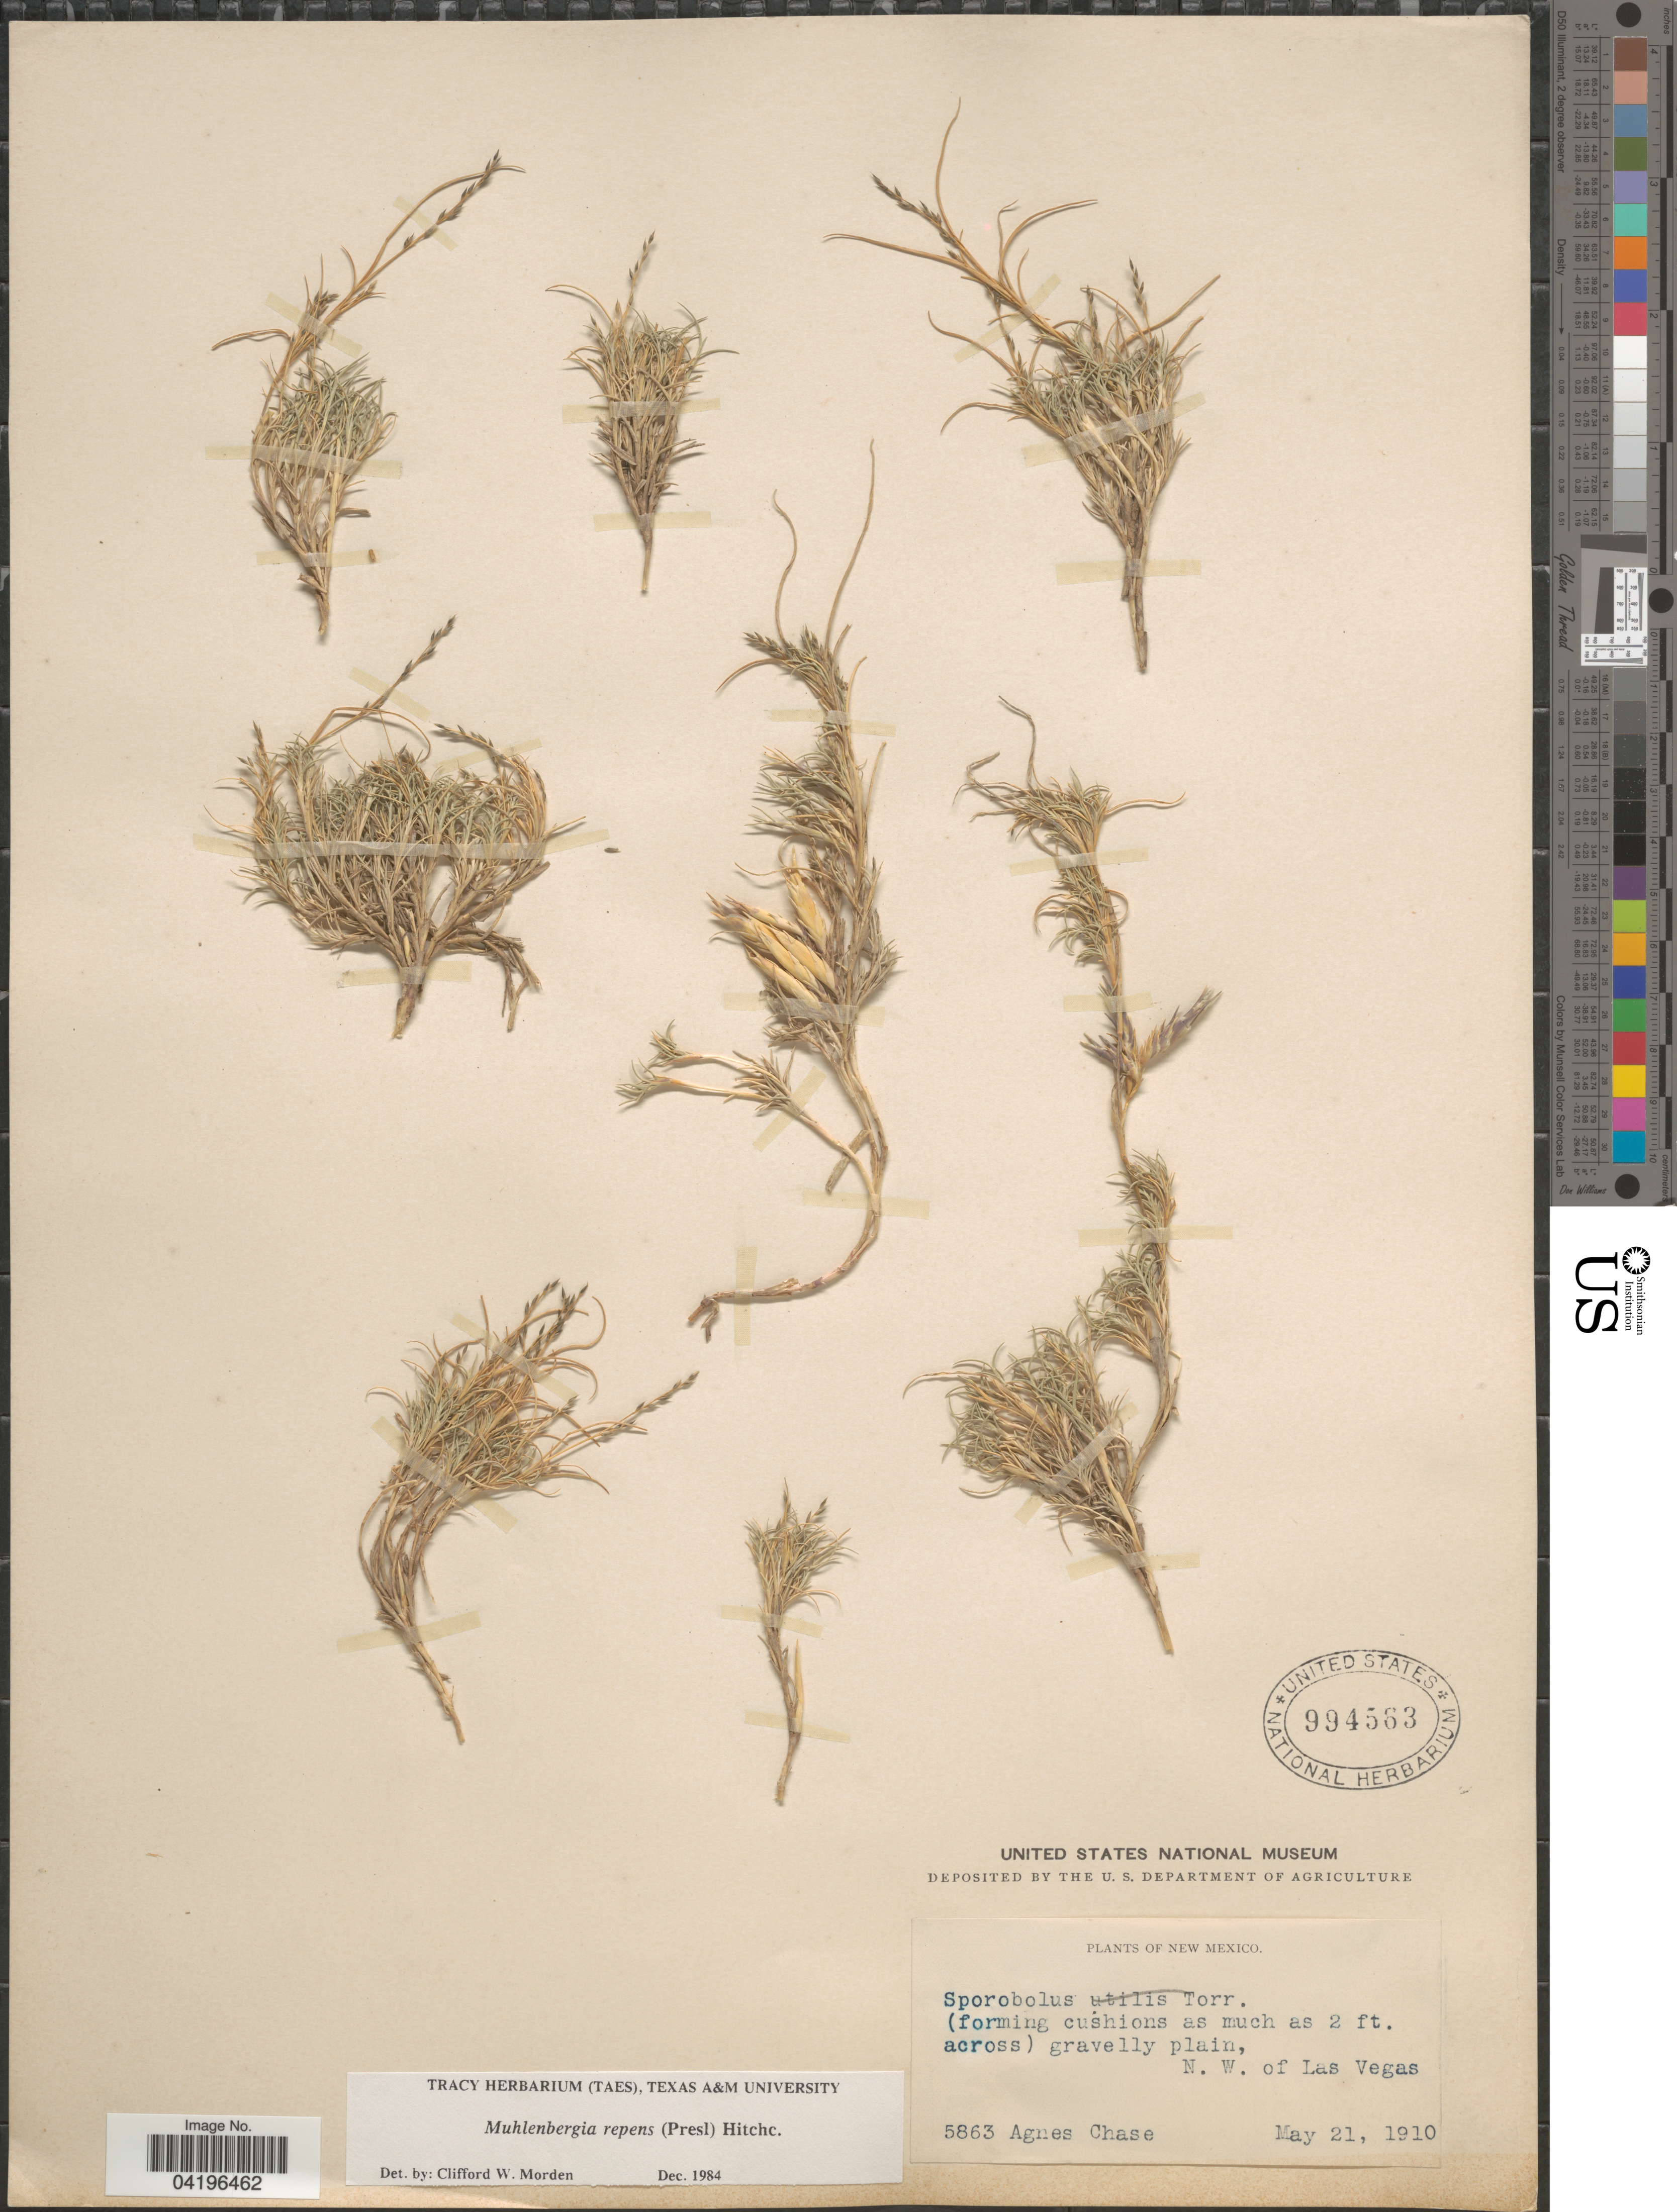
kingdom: Plantae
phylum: Tracheophyta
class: Liliopsida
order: Poales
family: Poaceae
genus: Muhlenbergia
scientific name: Muhlenbergia repens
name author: (J. Presl) Hitchc.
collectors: A. Chase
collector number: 5863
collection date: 1910-05-21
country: United States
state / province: New Mexico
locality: N. W. of Las Vegas.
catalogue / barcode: US 994563